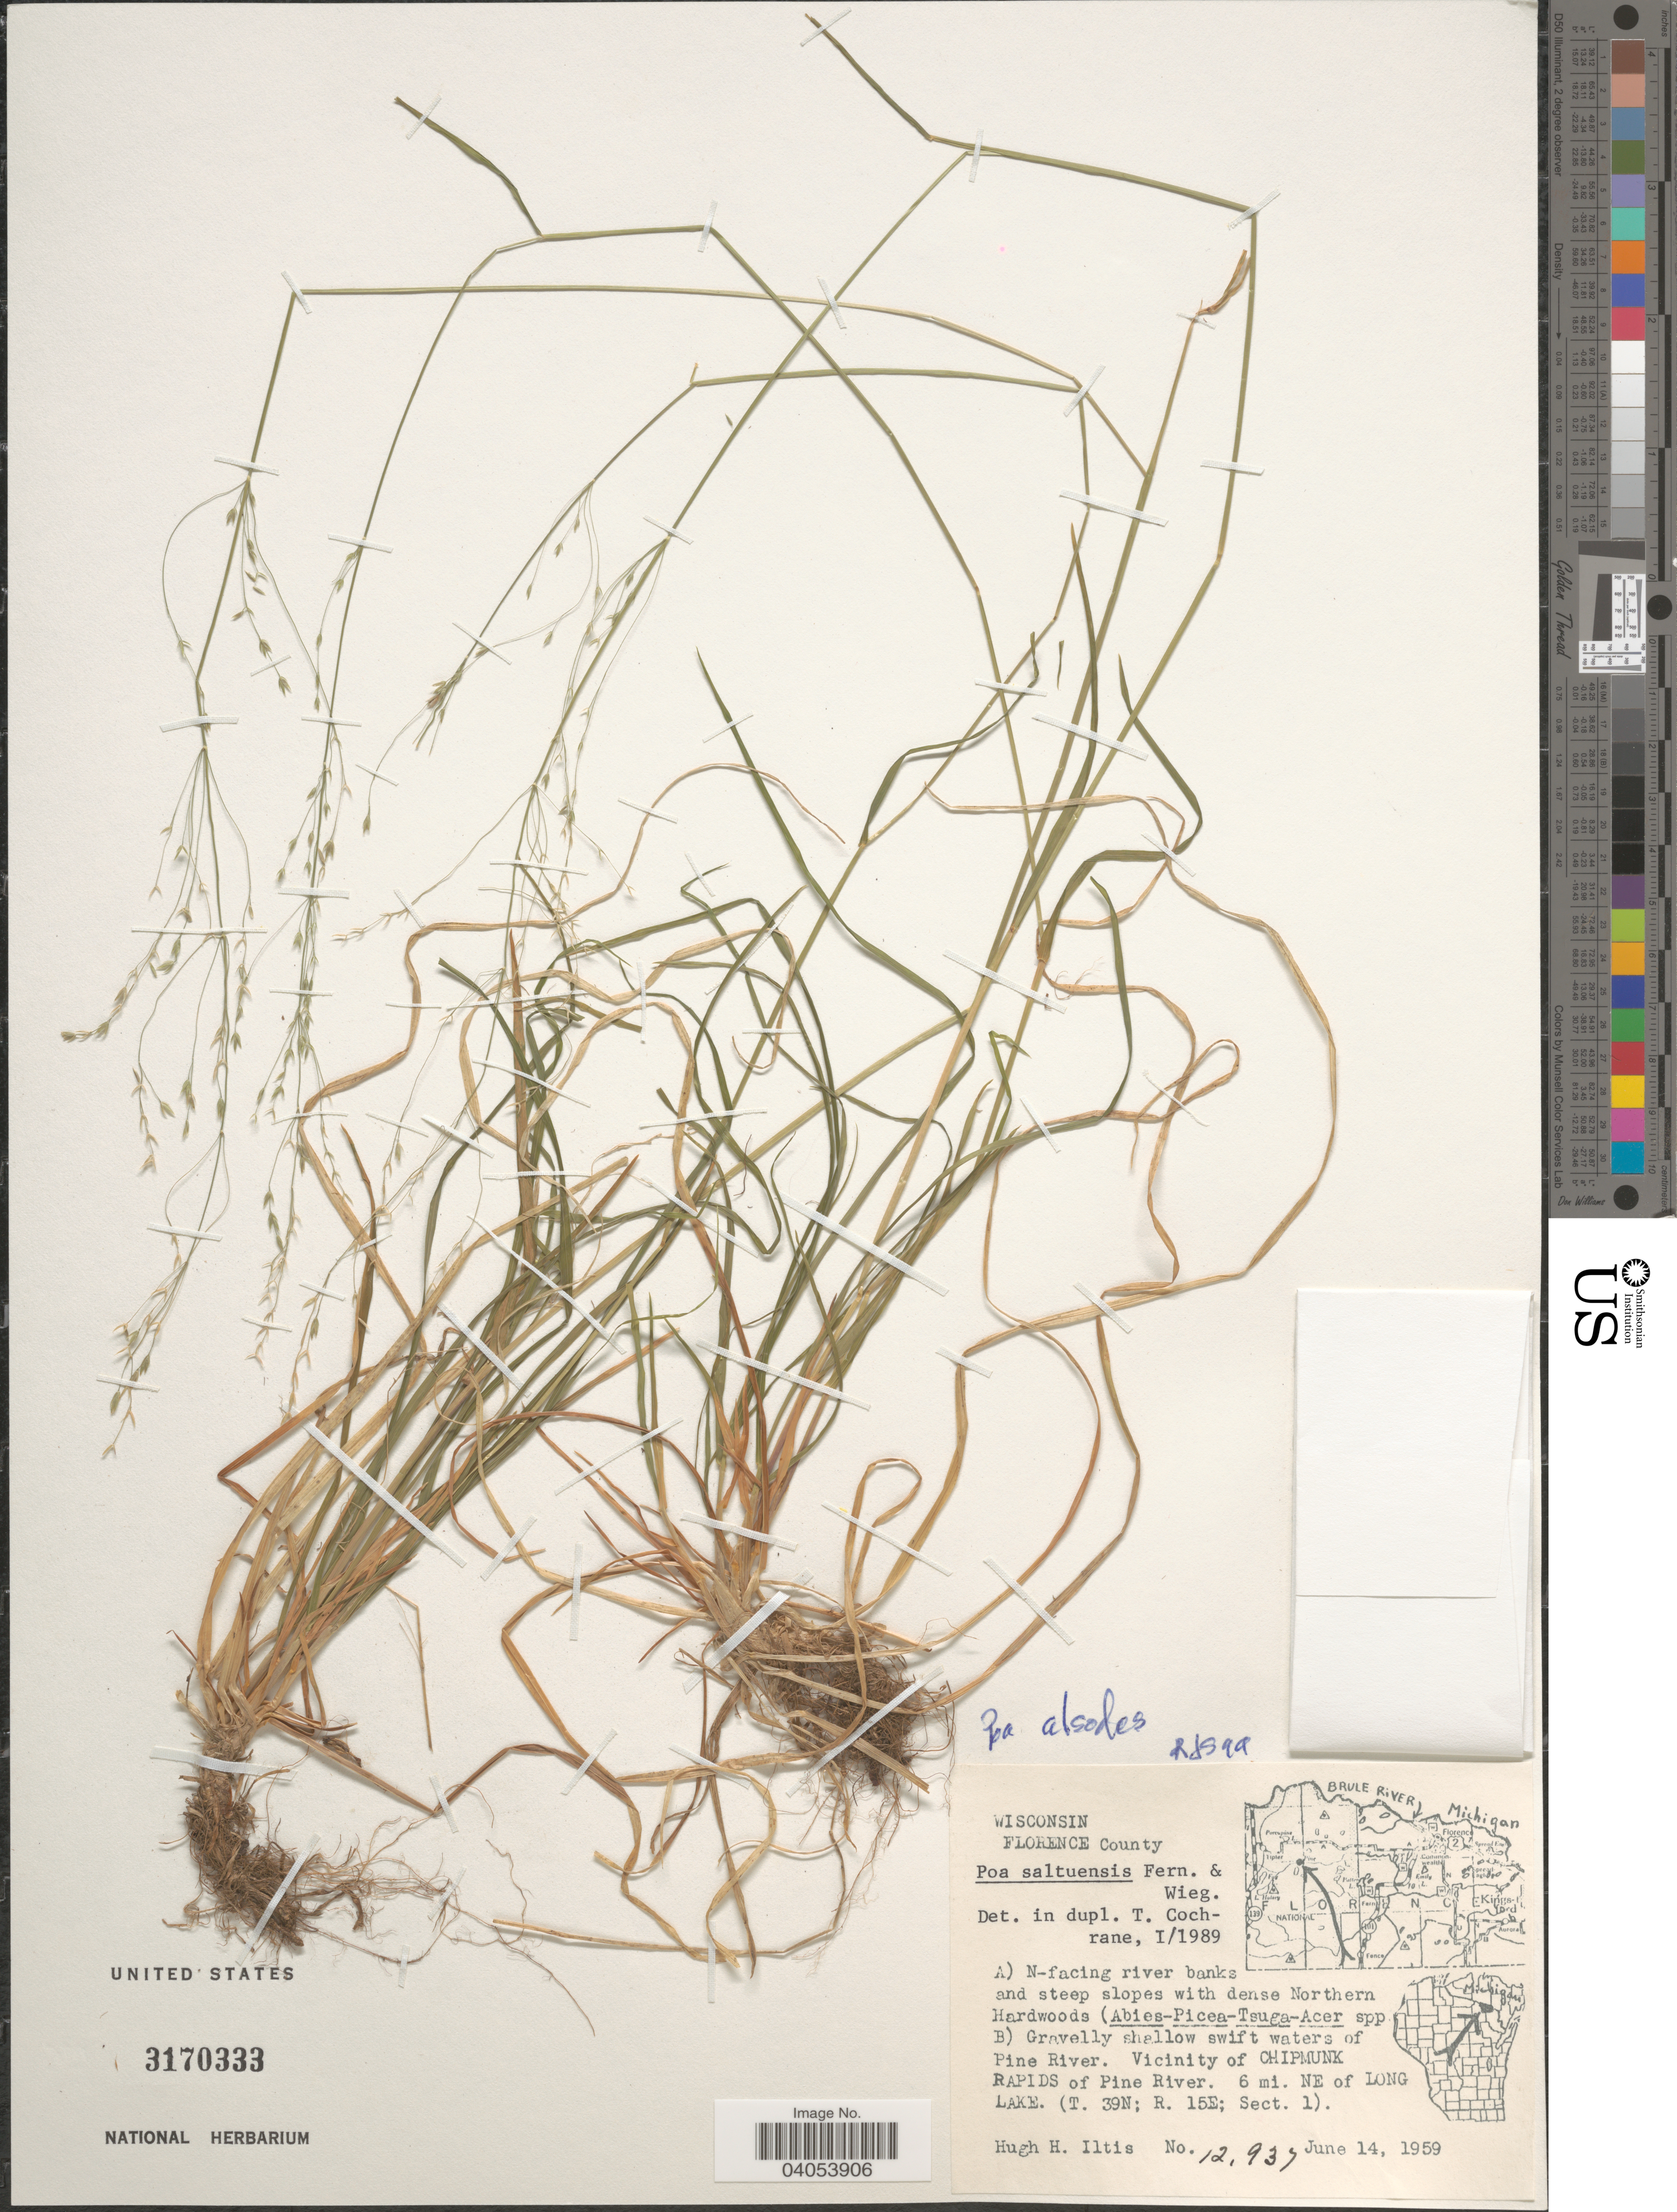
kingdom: Plantae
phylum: Tracheophyta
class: Liliopsida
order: Poales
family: Poaceae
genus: Poa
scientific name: Poa alsodes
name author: A. Gray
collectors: H. H. Iltis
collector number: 12937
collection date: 1959-06-14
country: United States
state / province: Wisconsin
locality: Florence County. Vicinity of Chipmunk Rapids of Pine River. 6 mi. NE of Long Lake. (T. 39N; R. 15E; Sect. 1).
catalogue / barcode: US 3170333